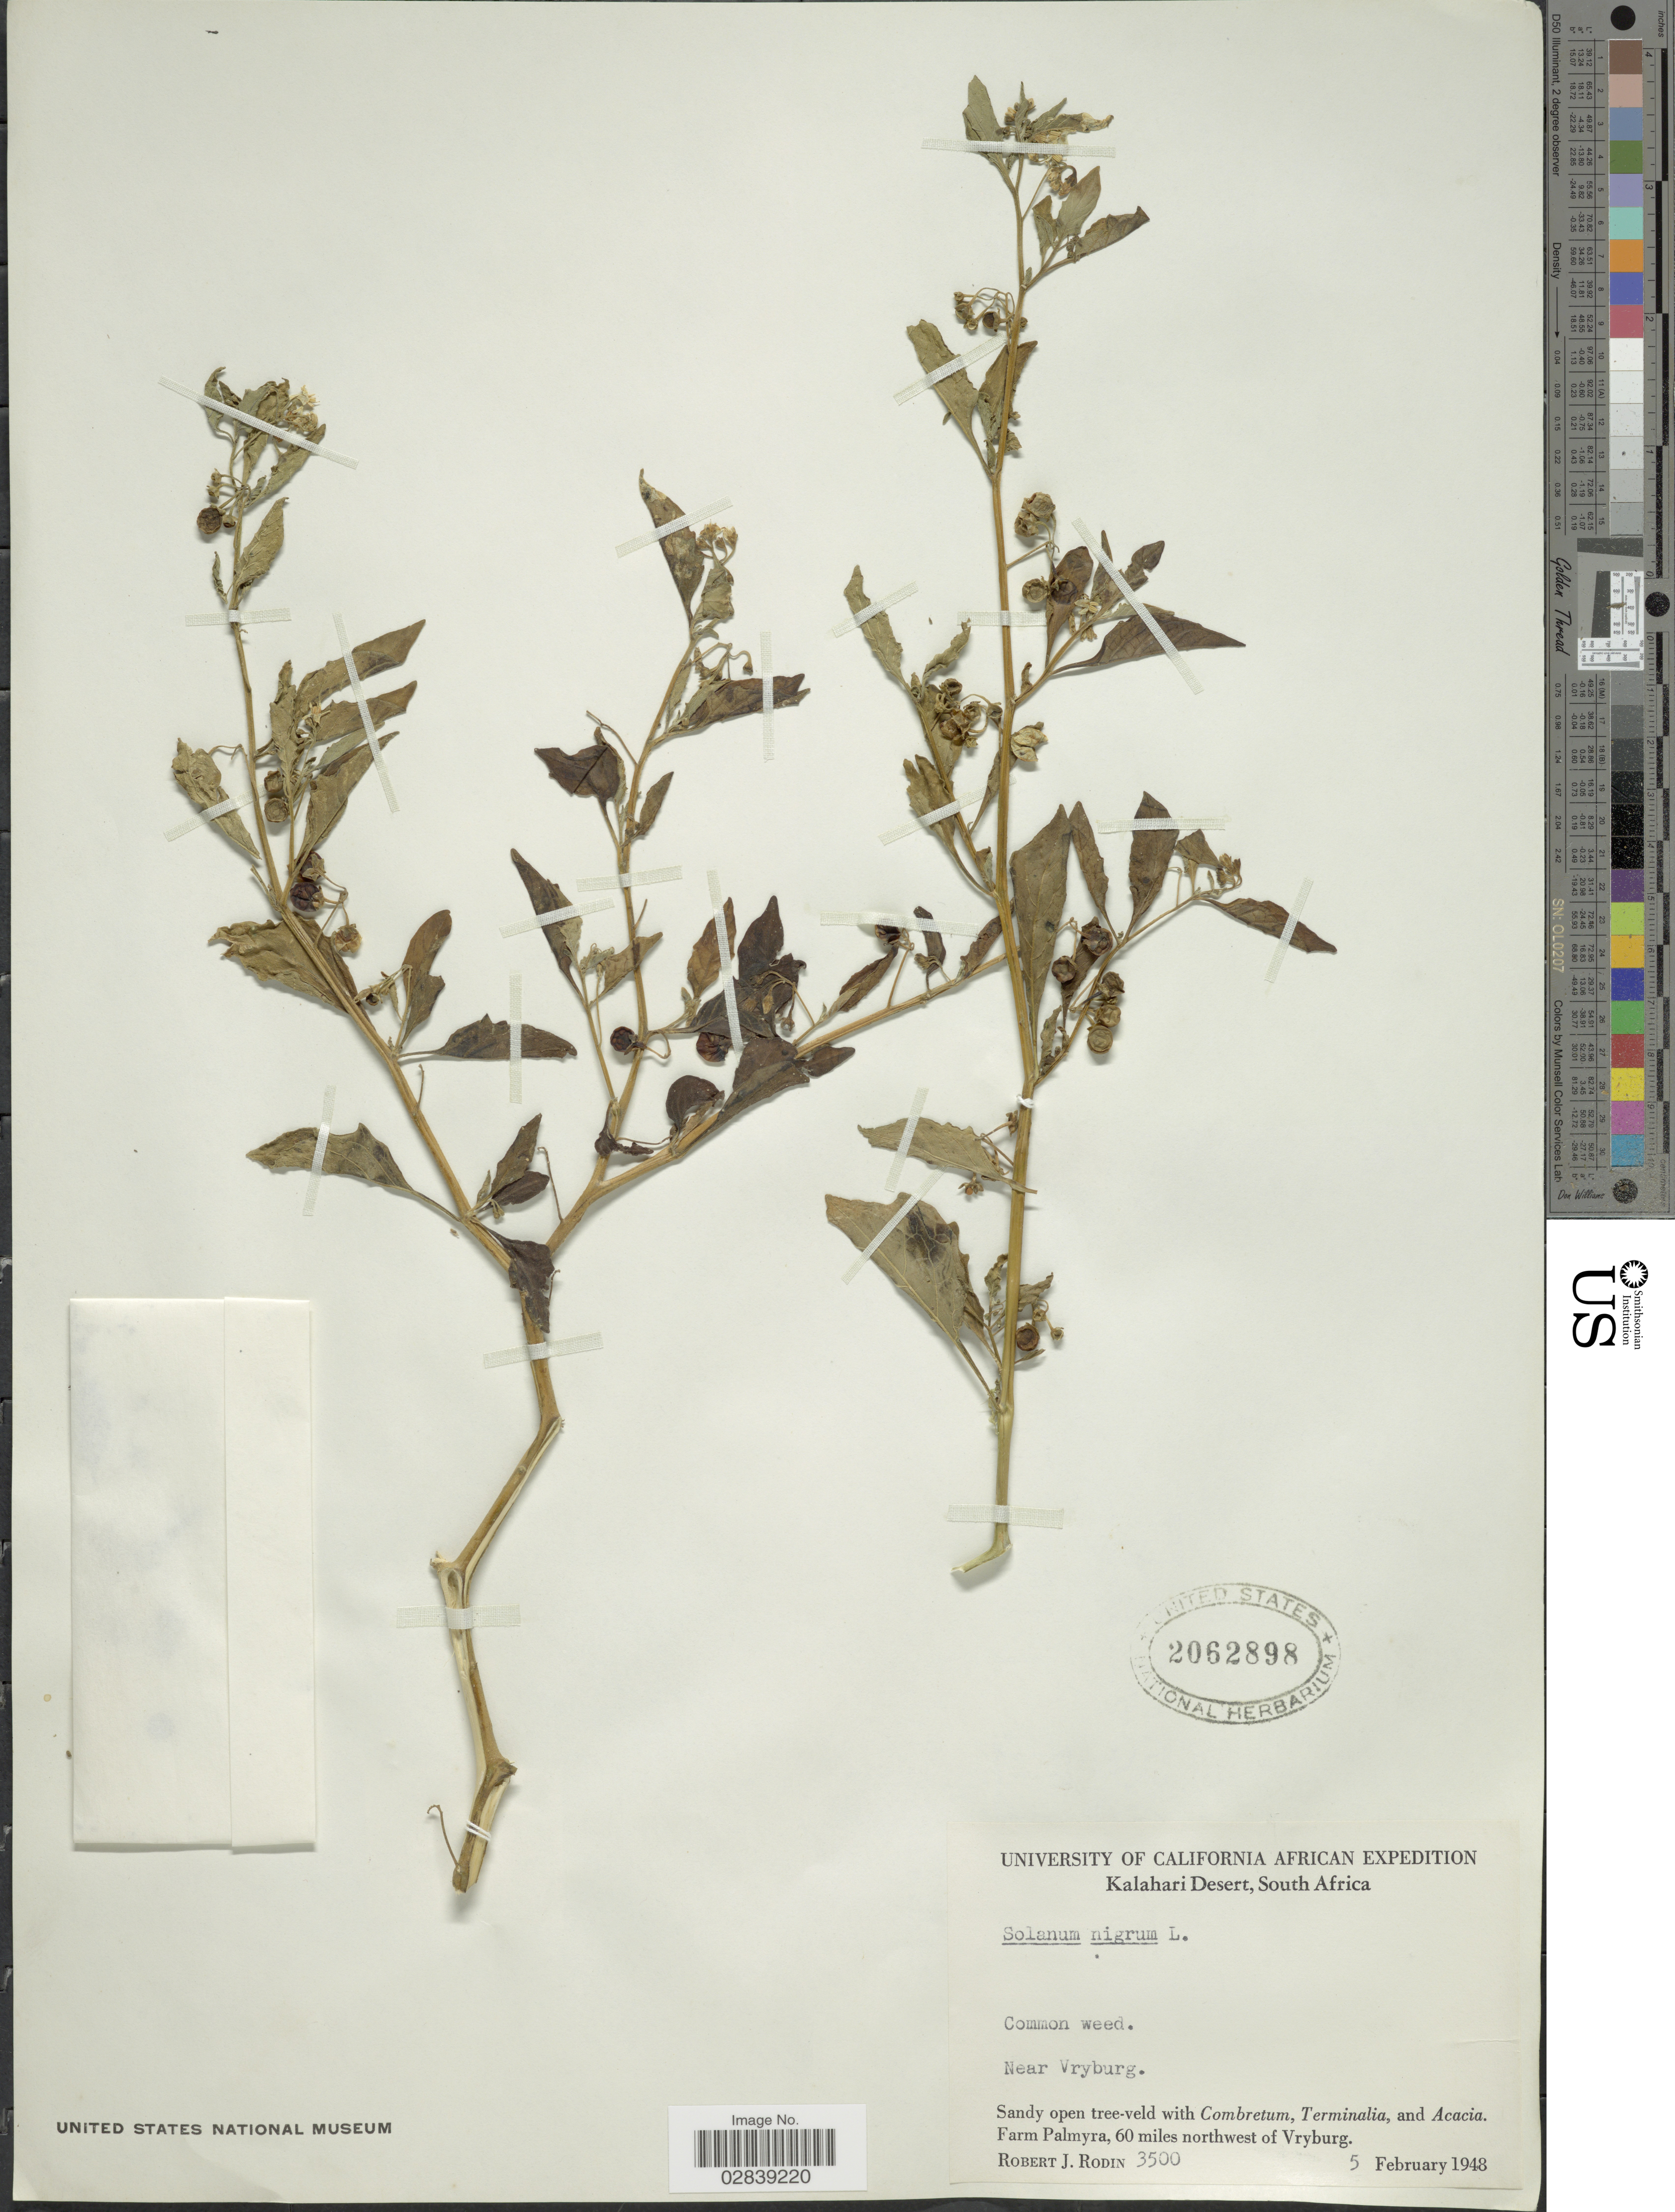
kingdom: Plantae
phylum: Tracheophyta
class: Magnoliopsida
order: Solanales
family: Solanaceae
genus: Solanum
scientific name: Solanum nigrum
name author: L.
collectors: R. J. Rodin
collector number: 3500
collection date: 1948-02-05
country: South Africa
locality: Kalahari Desert, near Vryburg, Farm Palmyra, 60 miles northwest of Vryburg.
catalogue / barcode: US 2062898